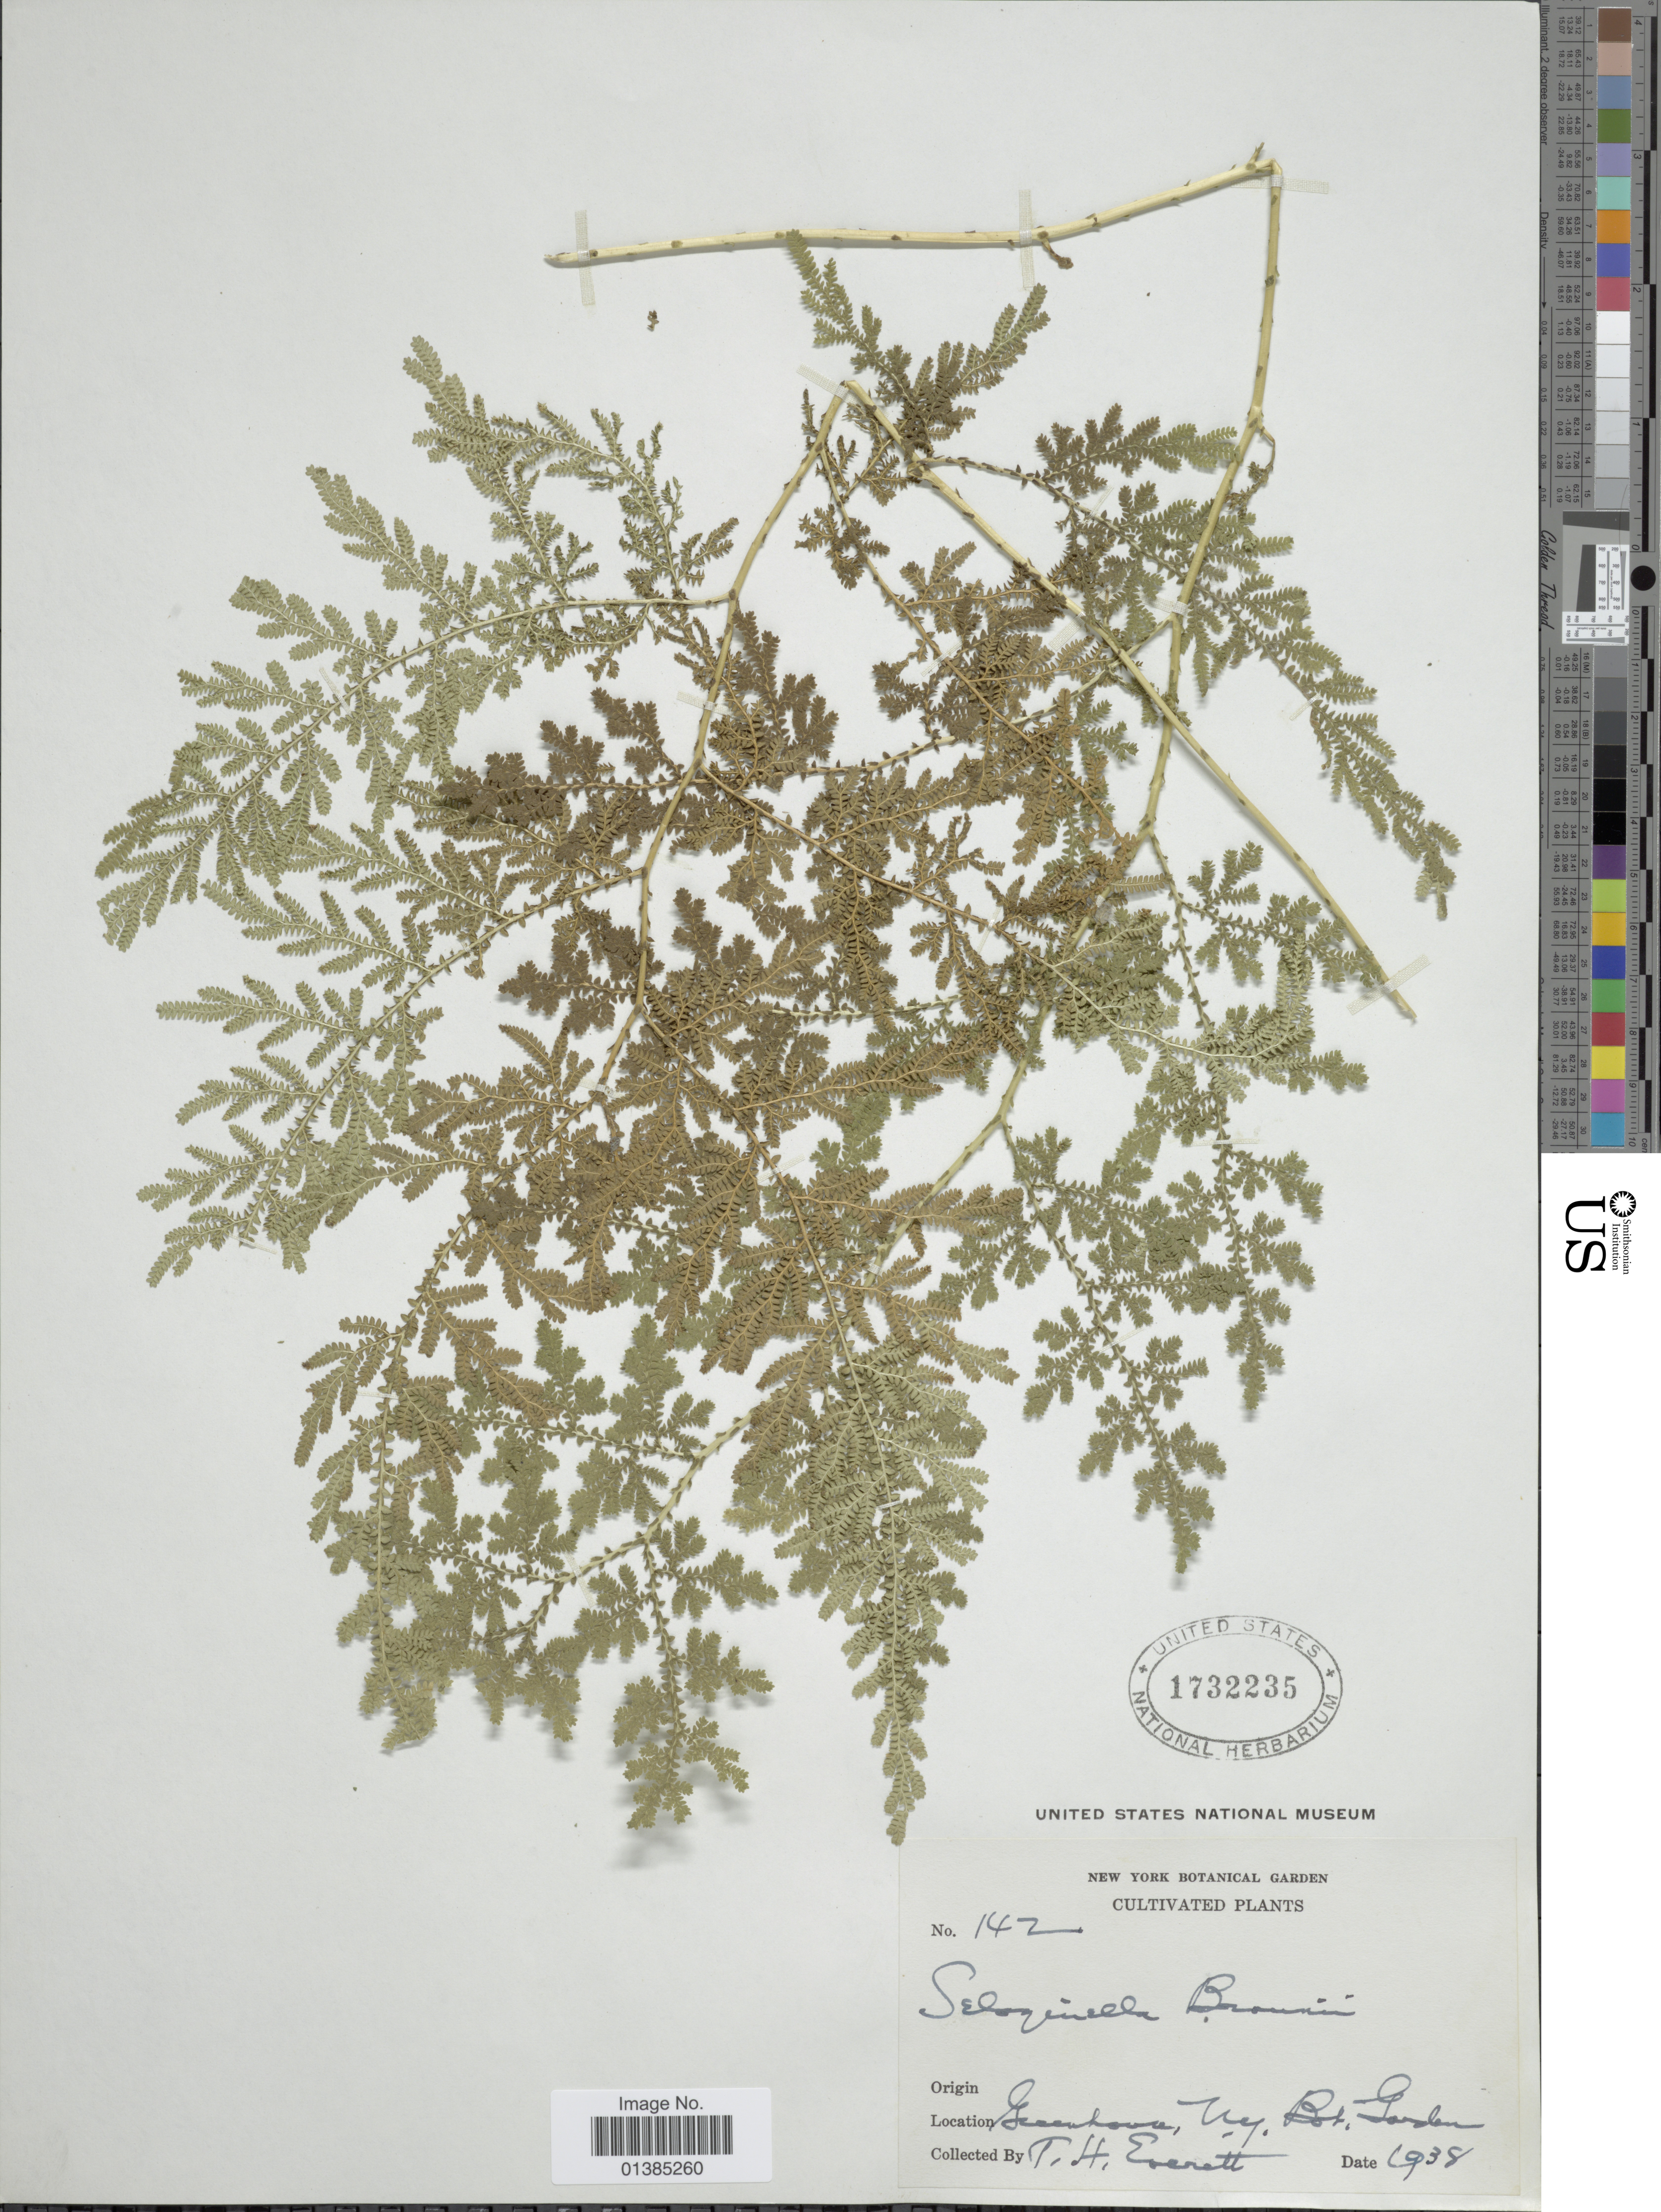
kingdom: Plantae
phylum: Tracheophyta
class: Lycopodiopsida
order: Selaginellales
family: Selaginellaceae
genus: Selaginella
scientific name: Selaginella braunii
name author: Baker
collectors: H. Everett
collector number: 142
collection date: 1938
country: United States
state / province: New York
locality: Greenhouse, N.Y. Bot. Garden.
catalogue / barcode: US 1732235